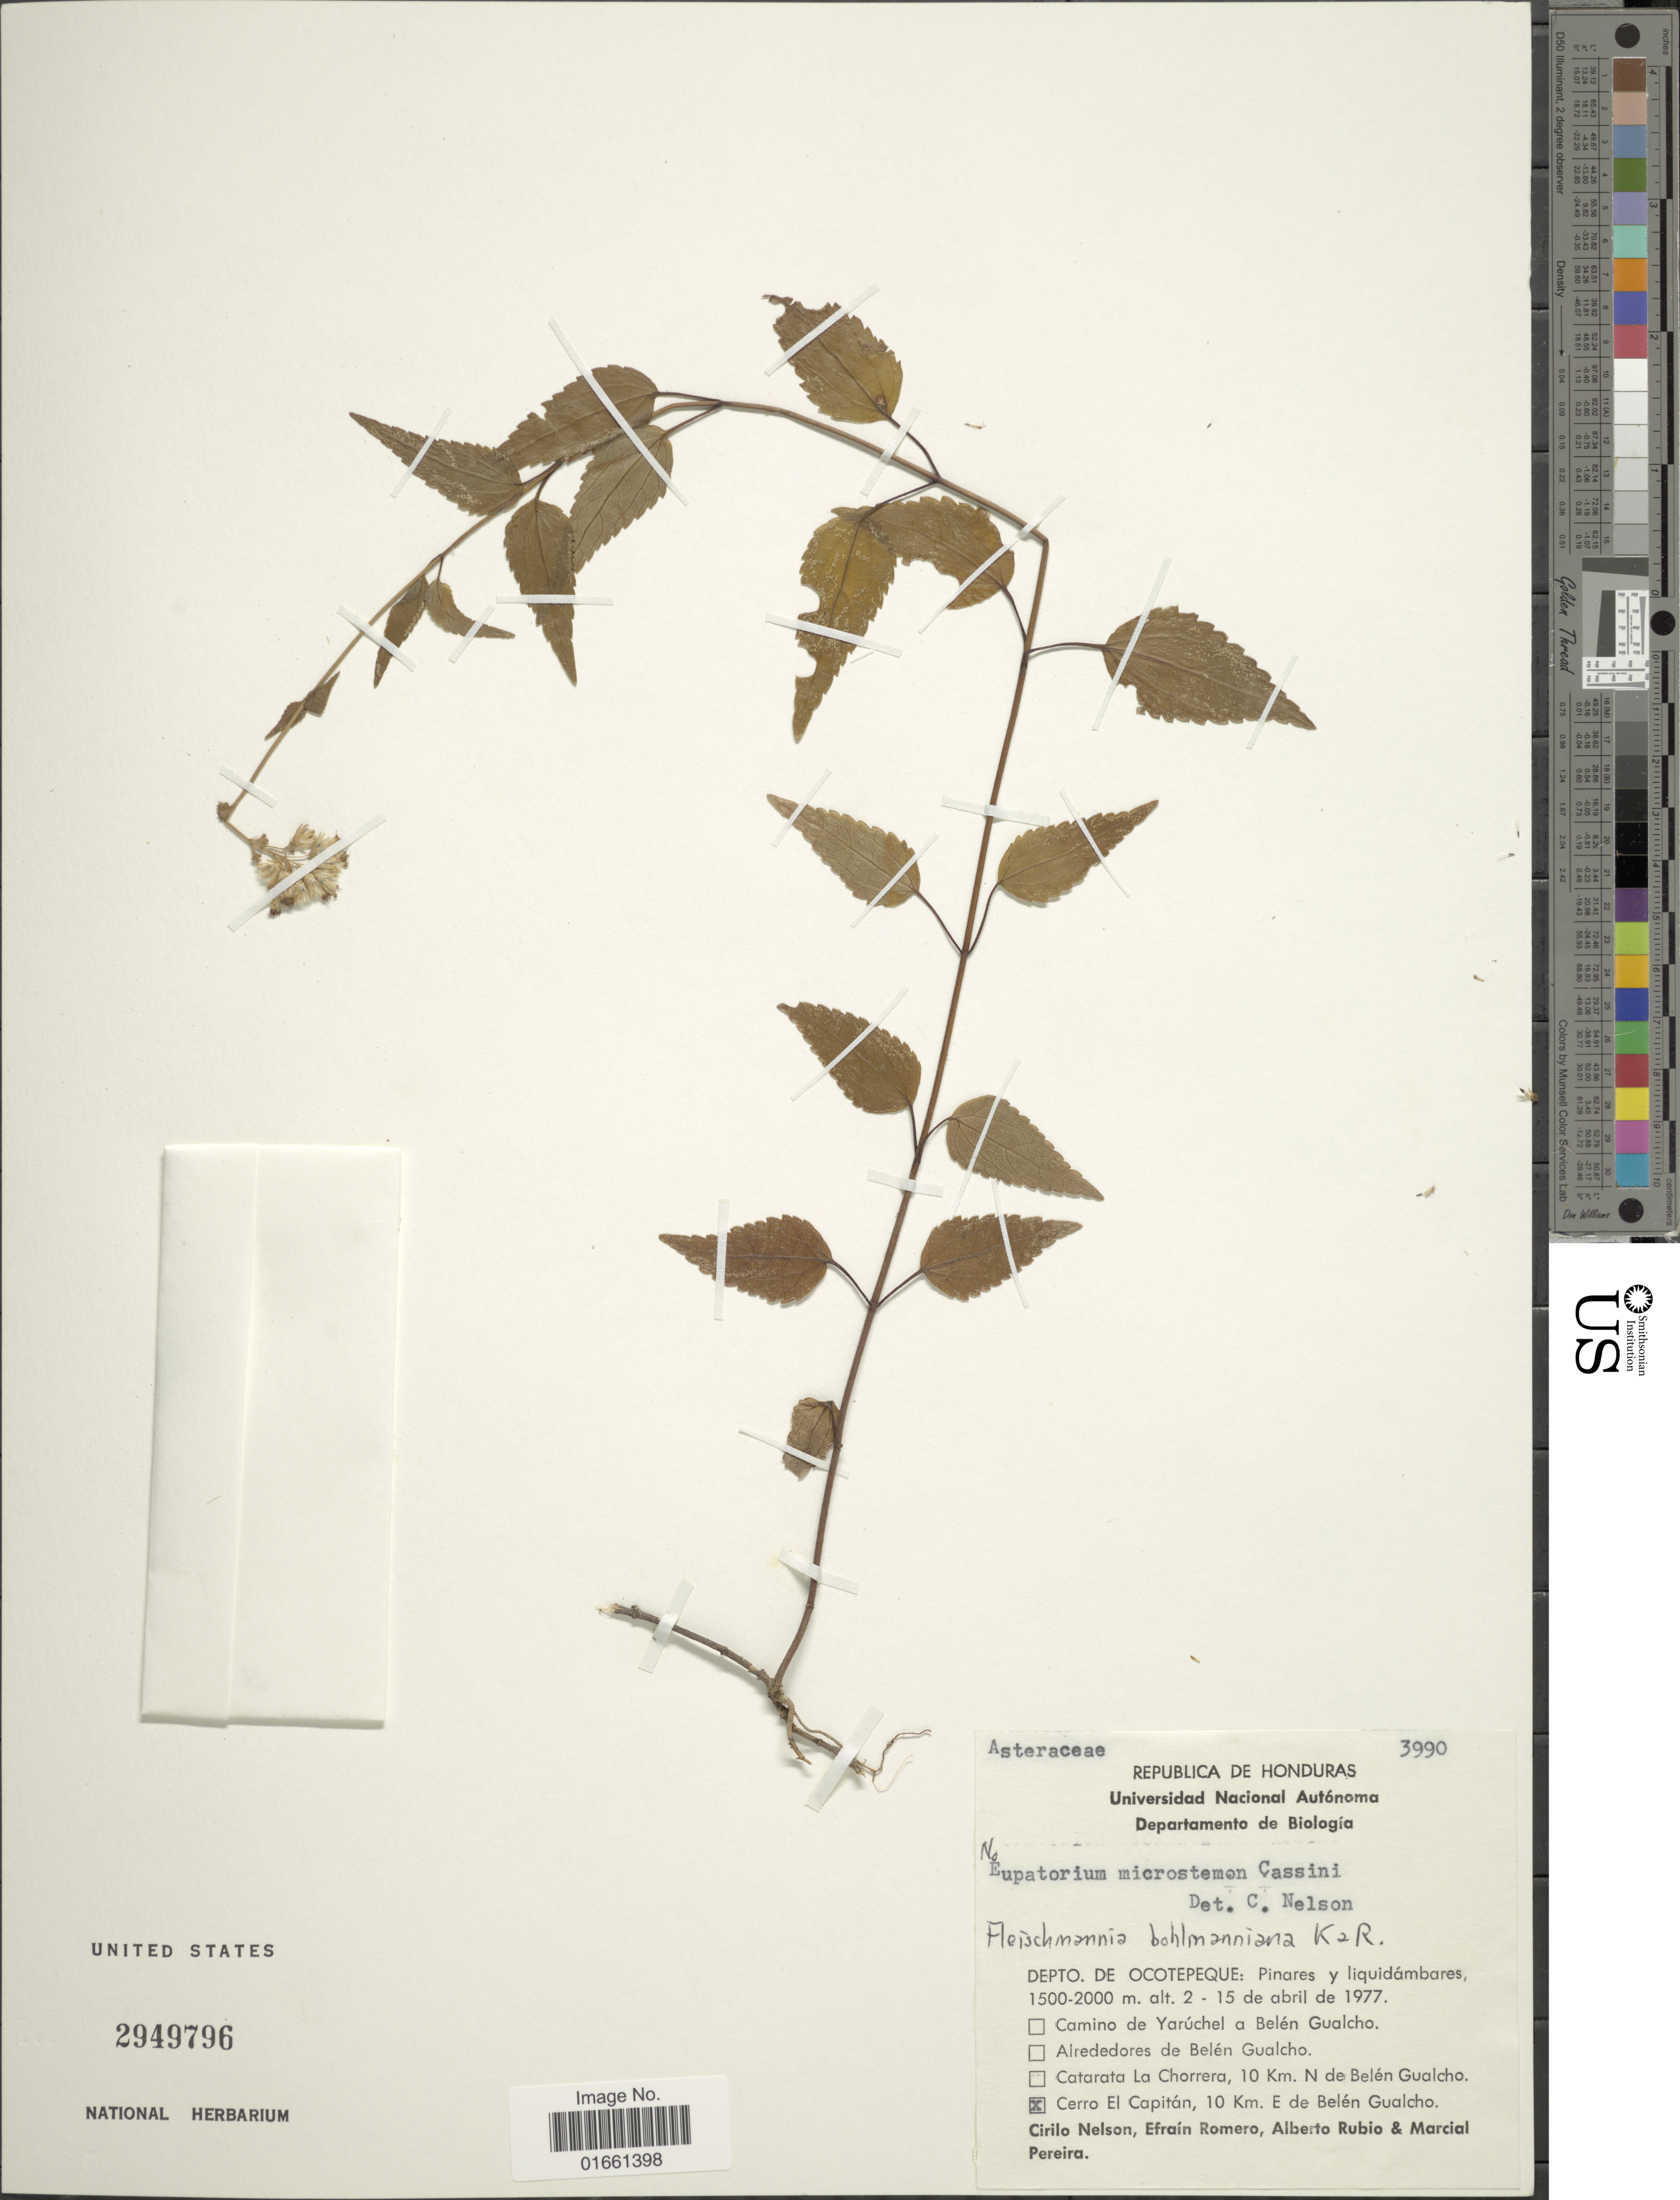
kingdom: Plantae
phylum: Tracheophyta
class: Magnoliopsida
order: Asterales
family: Asteraceae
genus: Fleischmannia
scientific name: Fleischmannia bohlmanniana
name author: R.M. King & H. Rob.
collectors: C. H. Nelson, E. Romero, A. Rubio & M. Pereira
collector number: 3990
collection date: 1977-04-02/1977-04-15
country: Honduras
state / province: Ocotepeque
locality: Depto, de ocotpeque, Pinares y Liquidamares. Cerro El Capitan, 10 km E de Belen Gualcho.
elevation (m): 1500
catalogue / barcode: US 2949796